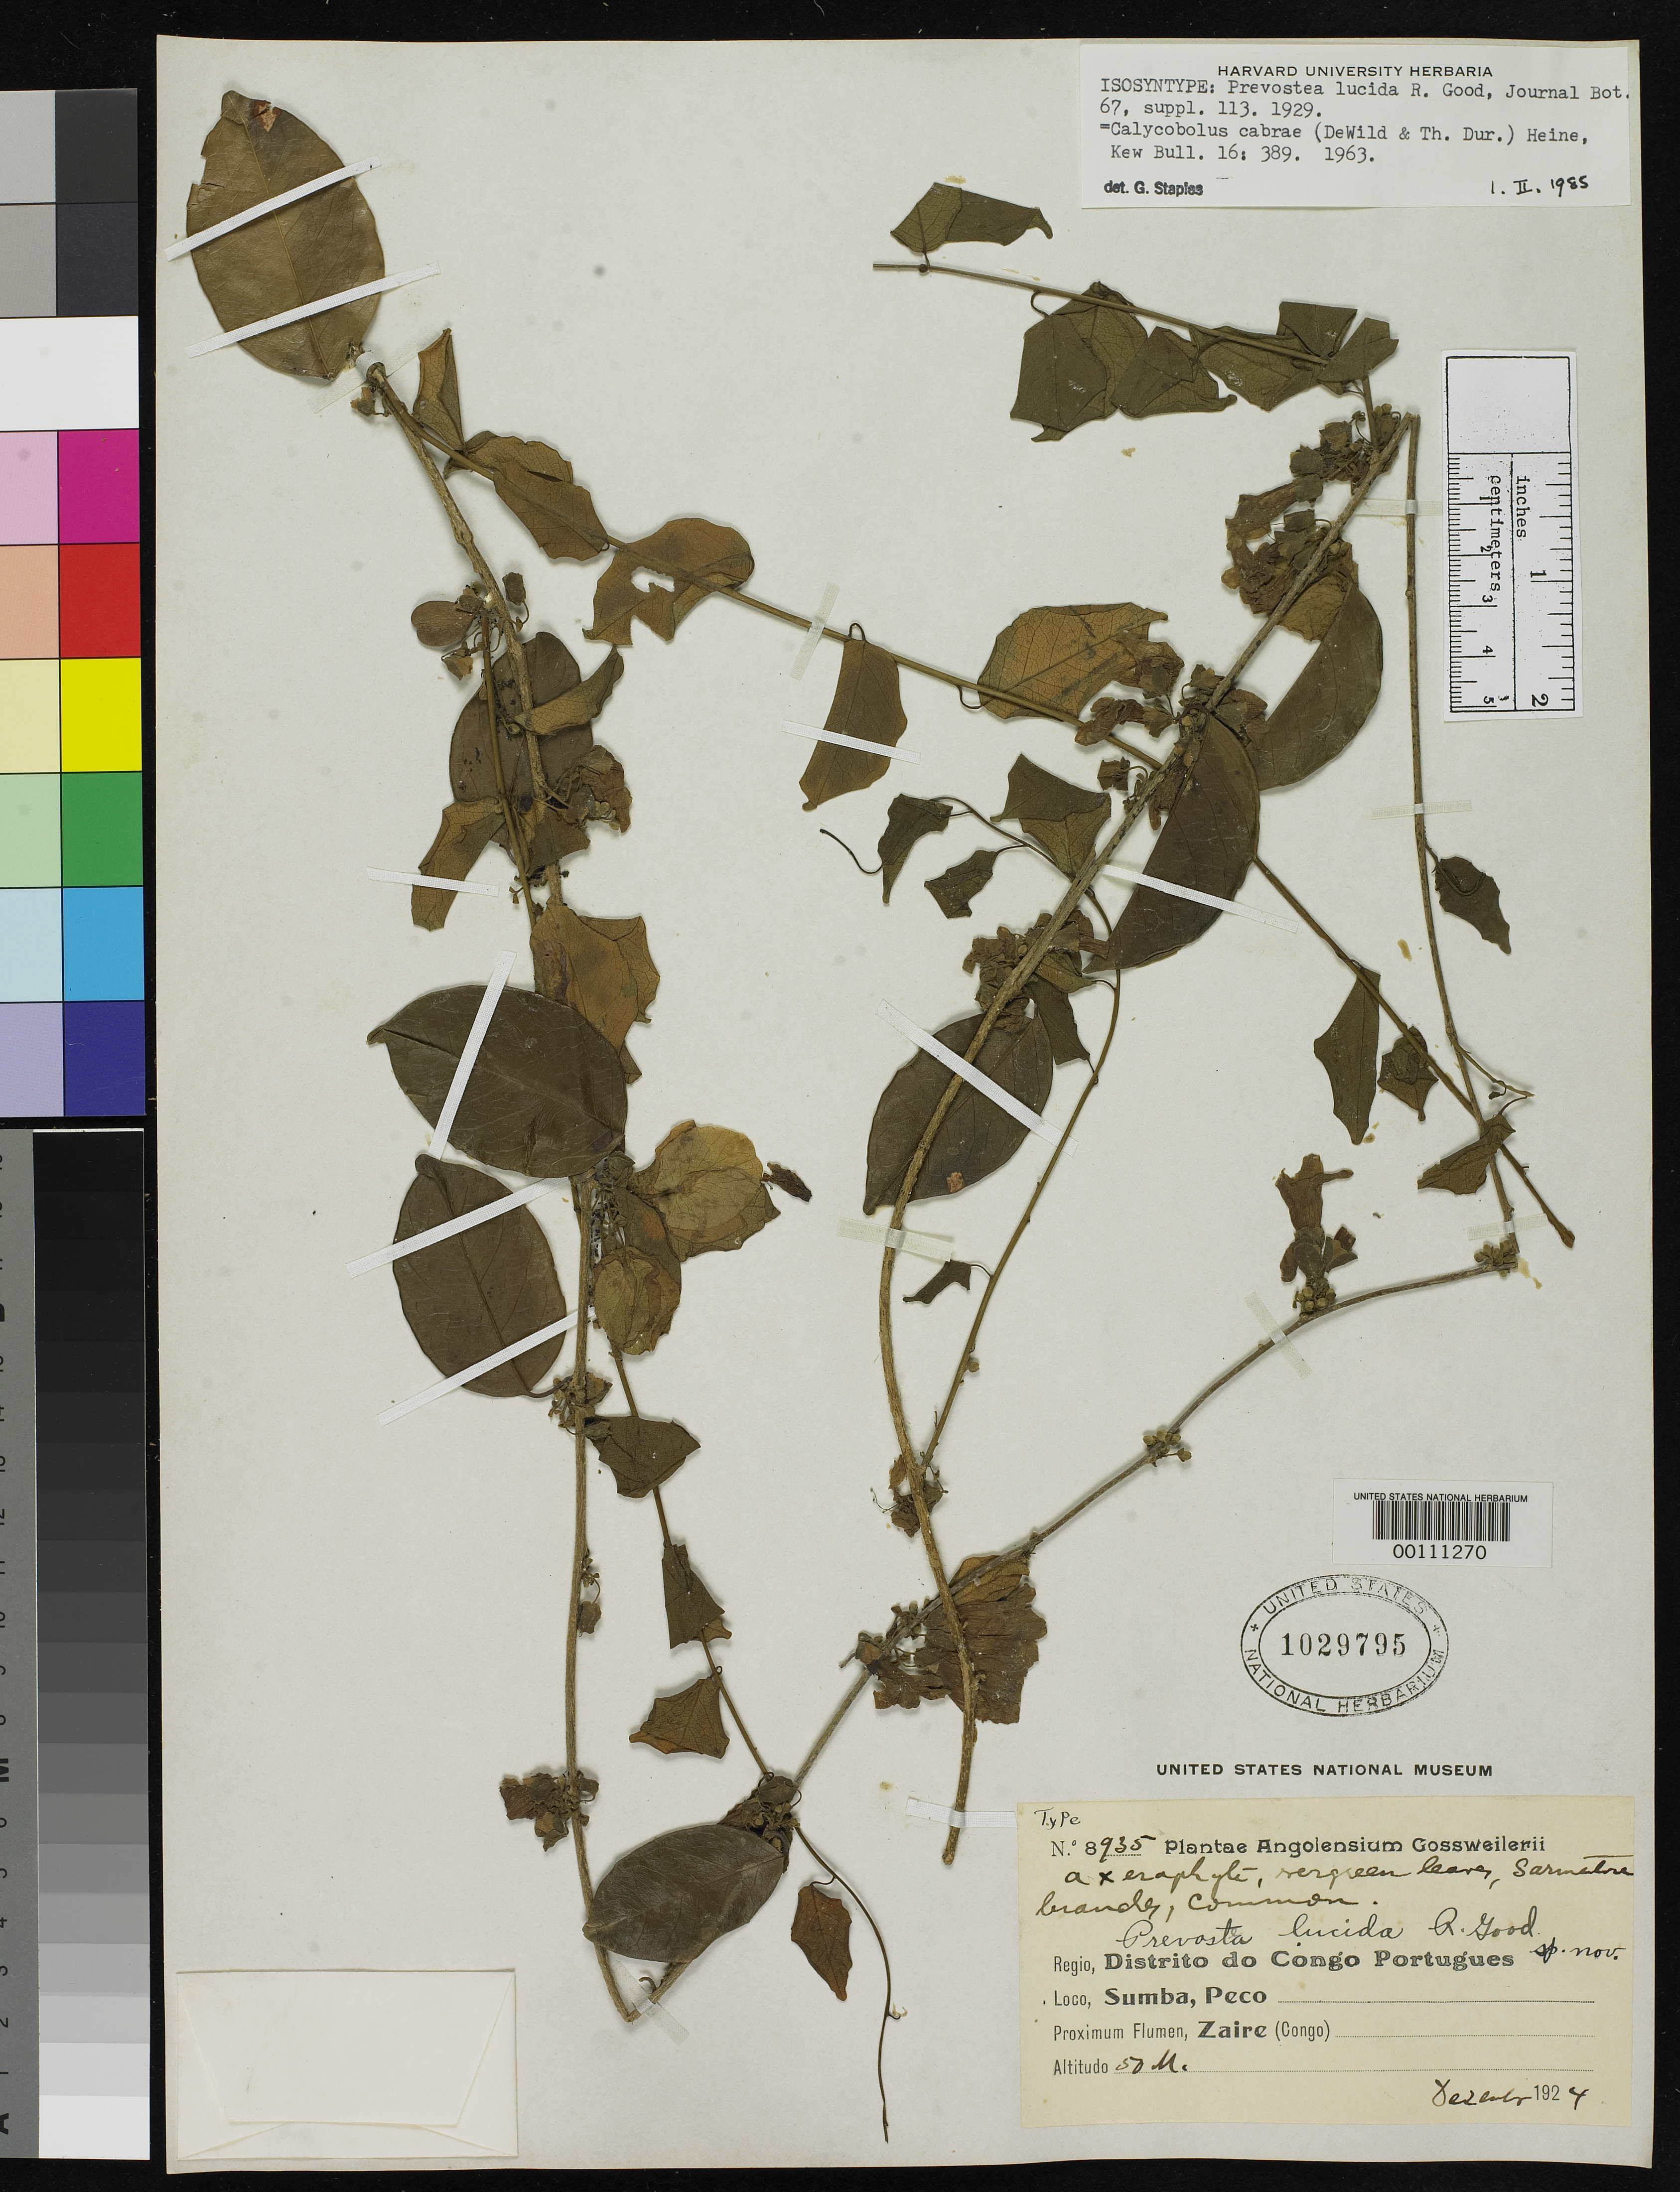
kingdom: Plantae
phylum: Tracheophyta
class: Magnoliopsida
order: Solanales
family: Convolvulaceae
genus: Prevostea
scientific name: Prevostea lucida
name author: R.D. Good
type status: Isosyntype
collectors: J. Gossweiler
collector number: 8935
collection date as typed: Dec 1924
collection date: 1924-12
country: Angola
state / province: Cabinda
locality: Sumba, Peco.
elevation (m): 50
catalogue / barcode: US 1029795